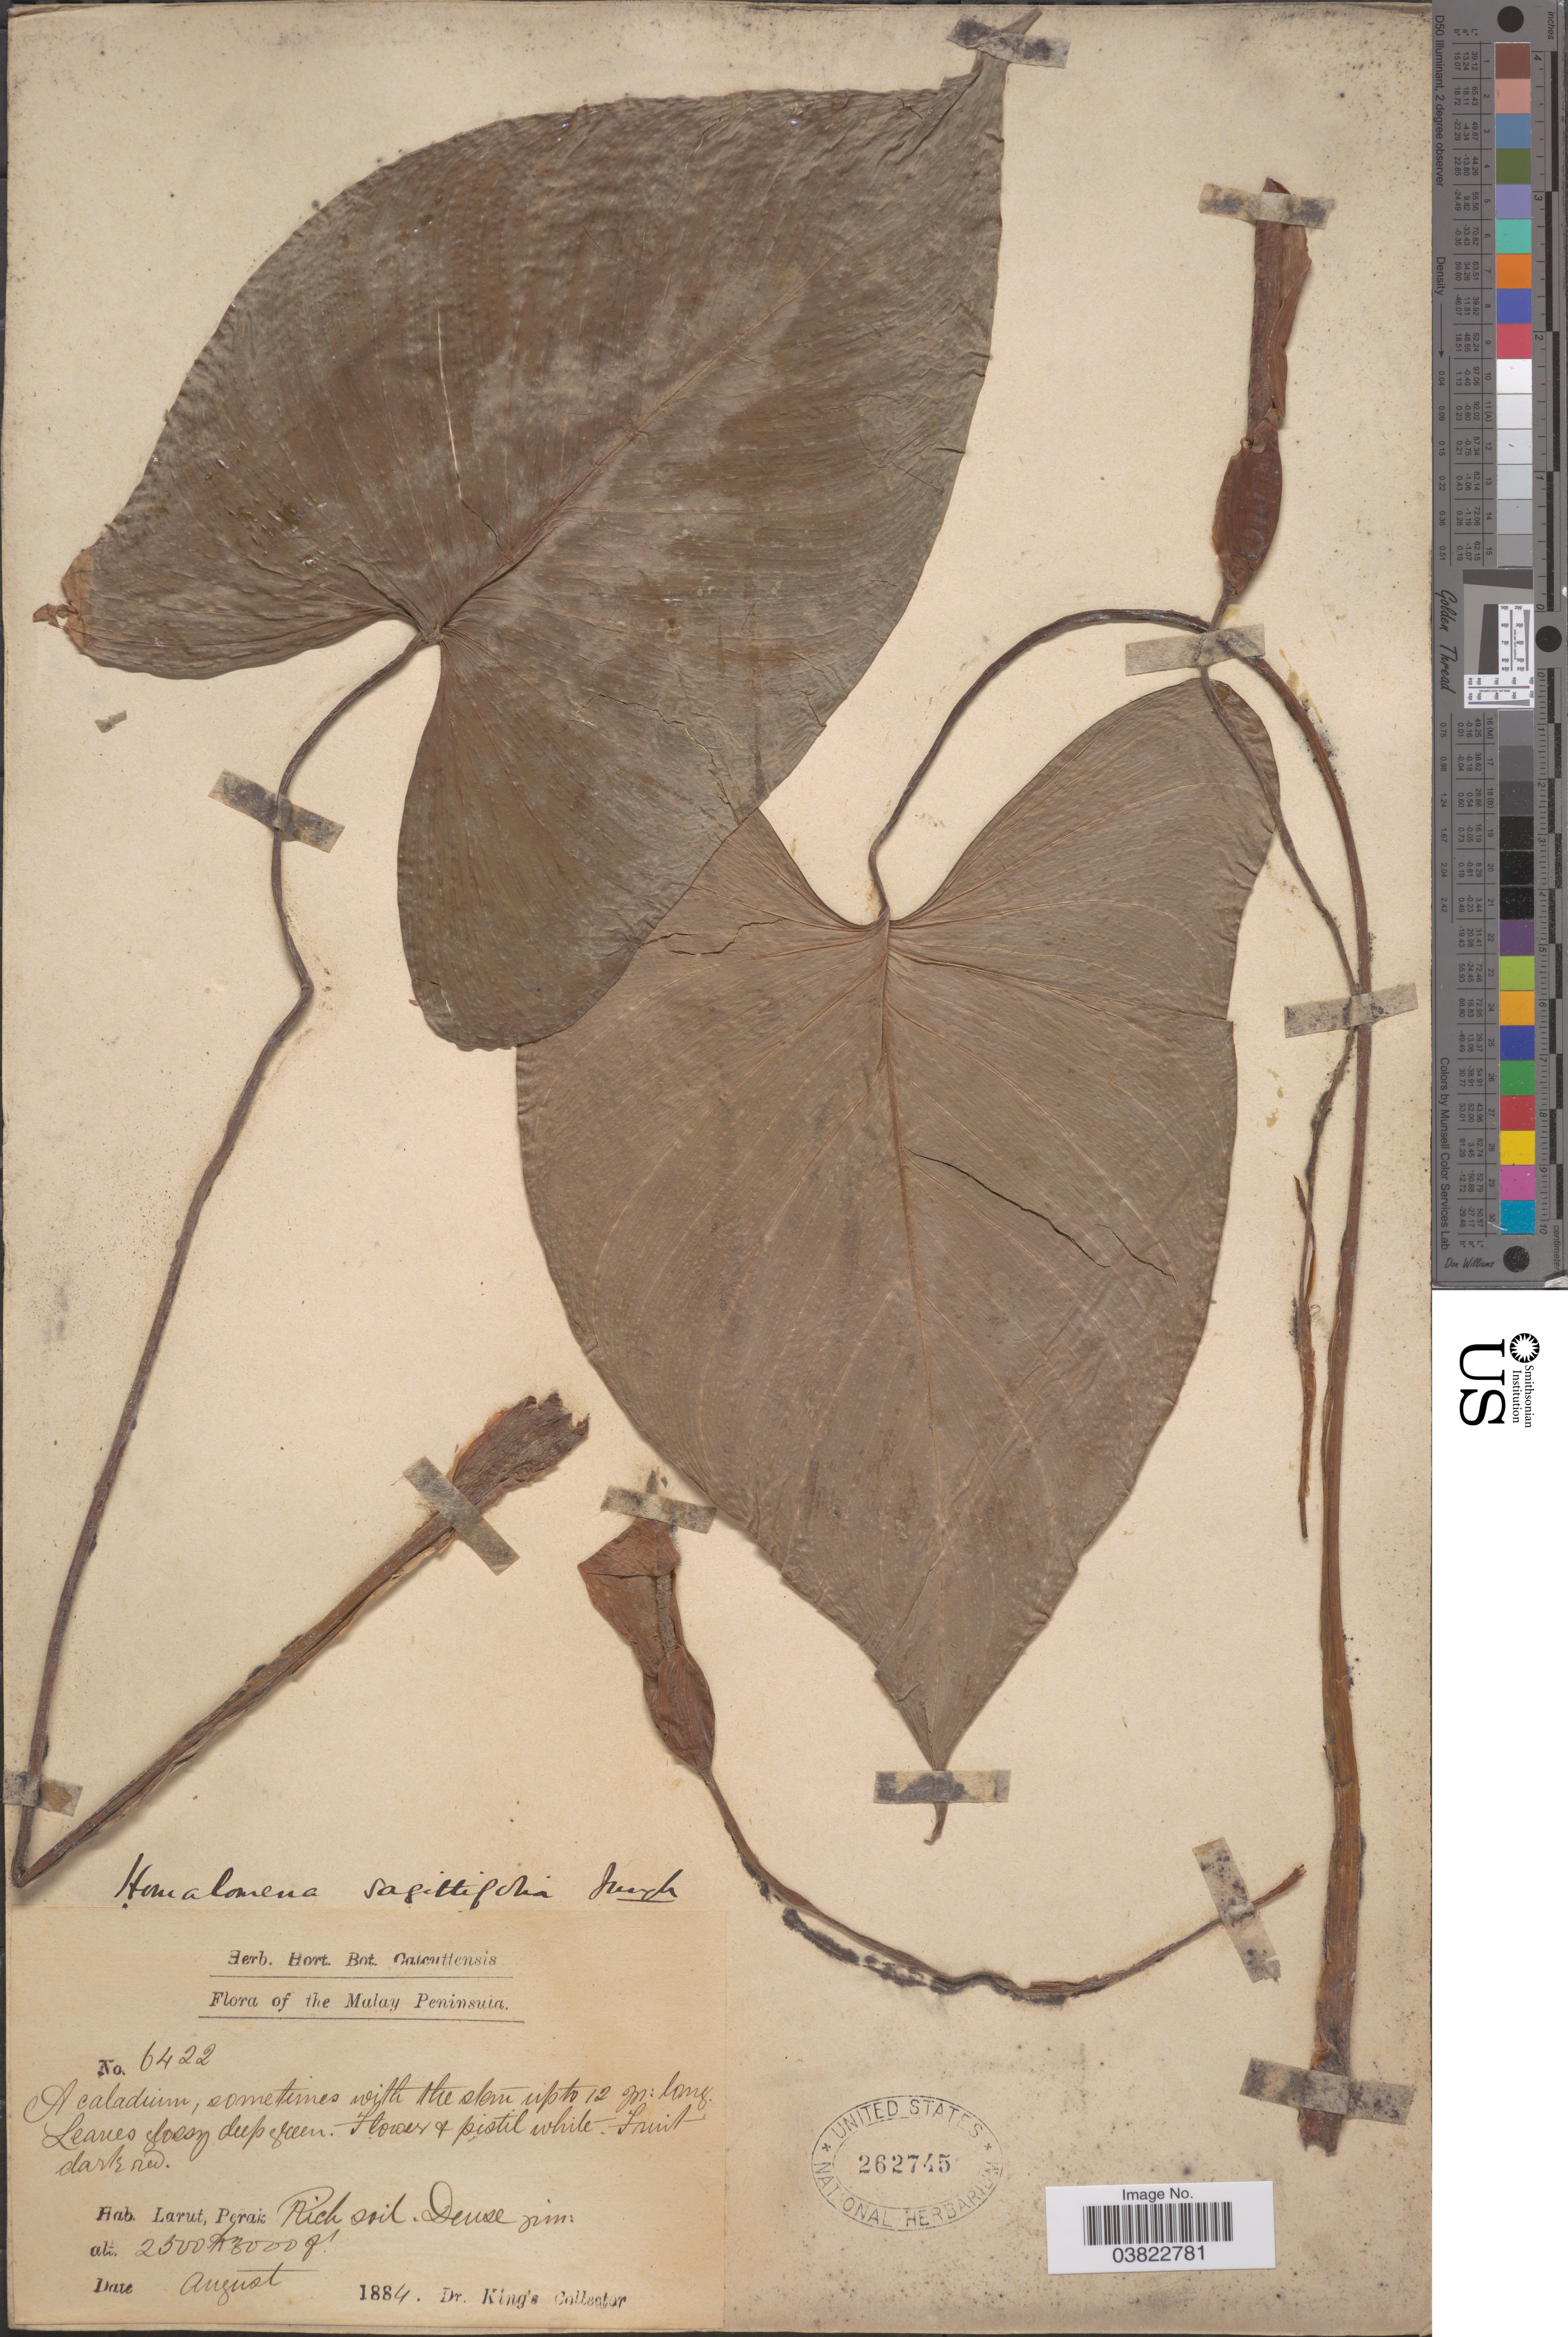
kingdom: Plantae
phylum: Tracheophyta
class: Liliopsida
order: Alismatales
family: Araceae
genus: Homalomena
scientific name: Homalomena sagittifolia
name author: Jungh. ex Schott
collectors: Dr. King's collector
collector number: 6422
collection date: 1884-08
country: Malaysia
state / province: Perak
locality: Malay Peninsula. Larut.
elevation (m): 762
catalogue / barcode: US 262745